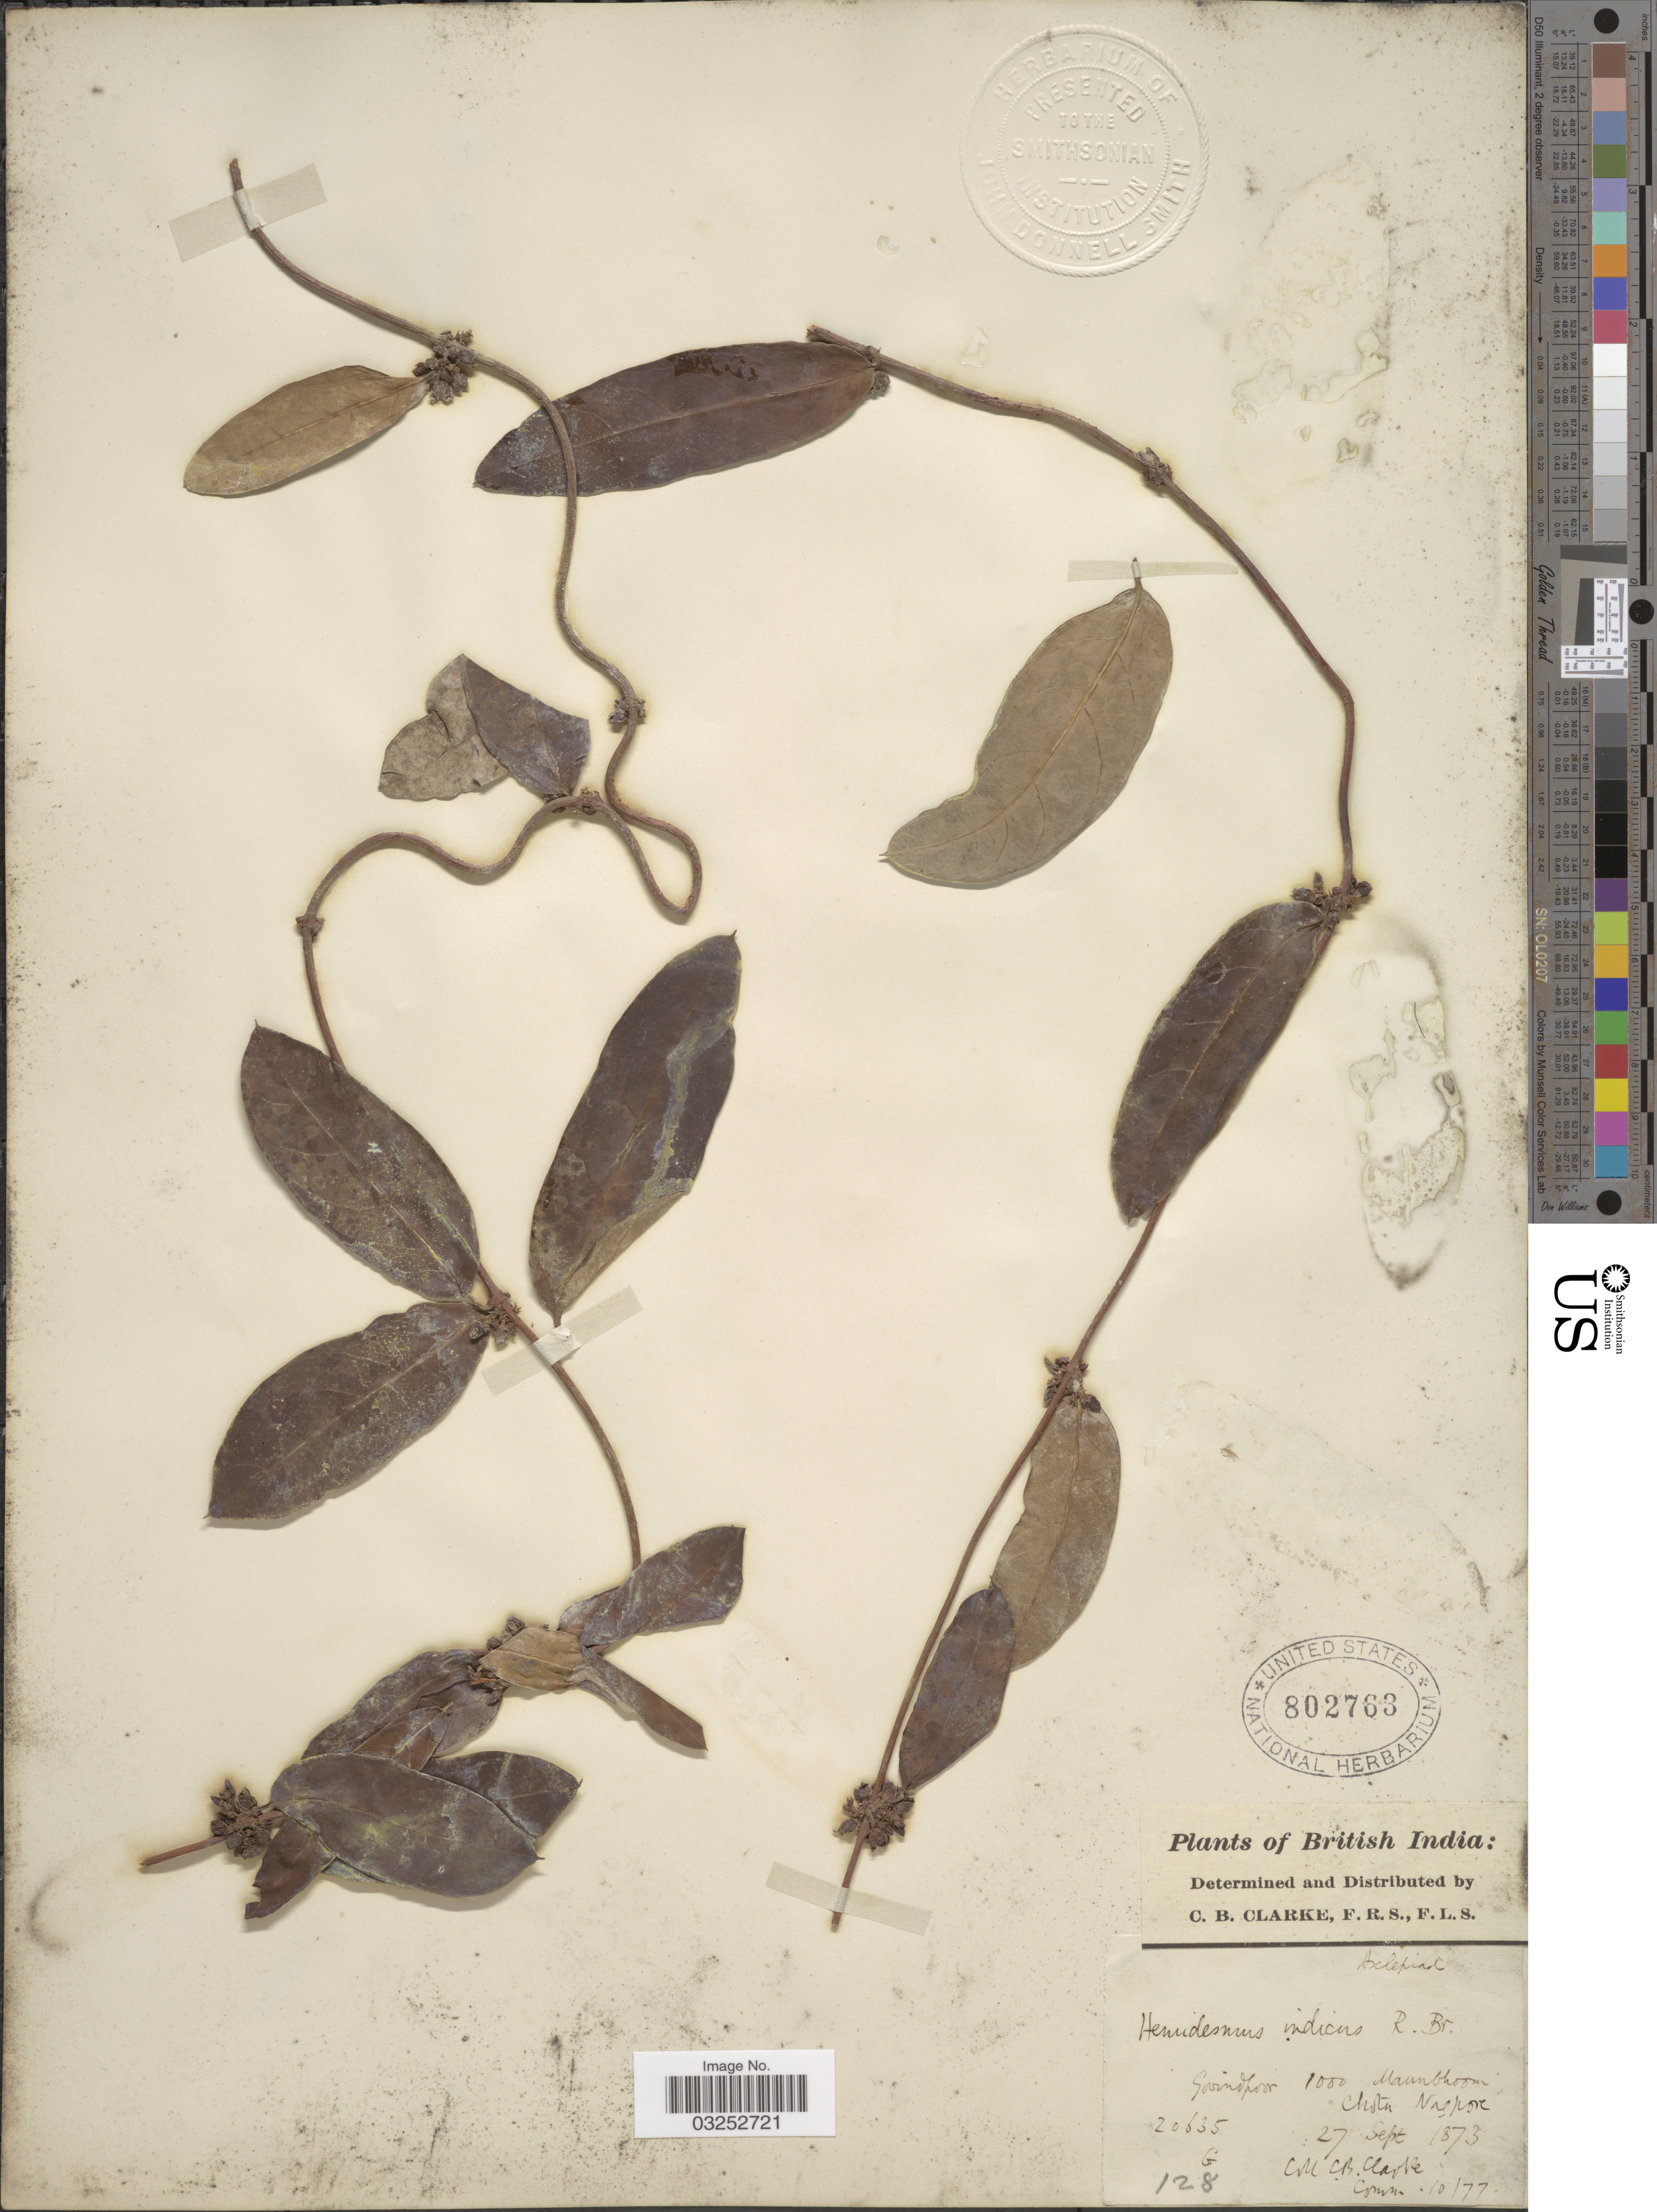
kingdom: Plantae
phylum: Tracheophyta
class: Magnoliopsida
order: Gentianales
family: Apocynaceae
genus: Hemidesmus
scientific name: Hemidesmus indicus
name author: (L.) R. Br. ex Schult.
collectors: C. B. Clarke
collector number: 20635G/128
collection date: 1873-09-27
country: India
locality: British India, Govindpoor, Maunbhoon, Chotu, Nagpore.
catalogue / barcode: US 802763